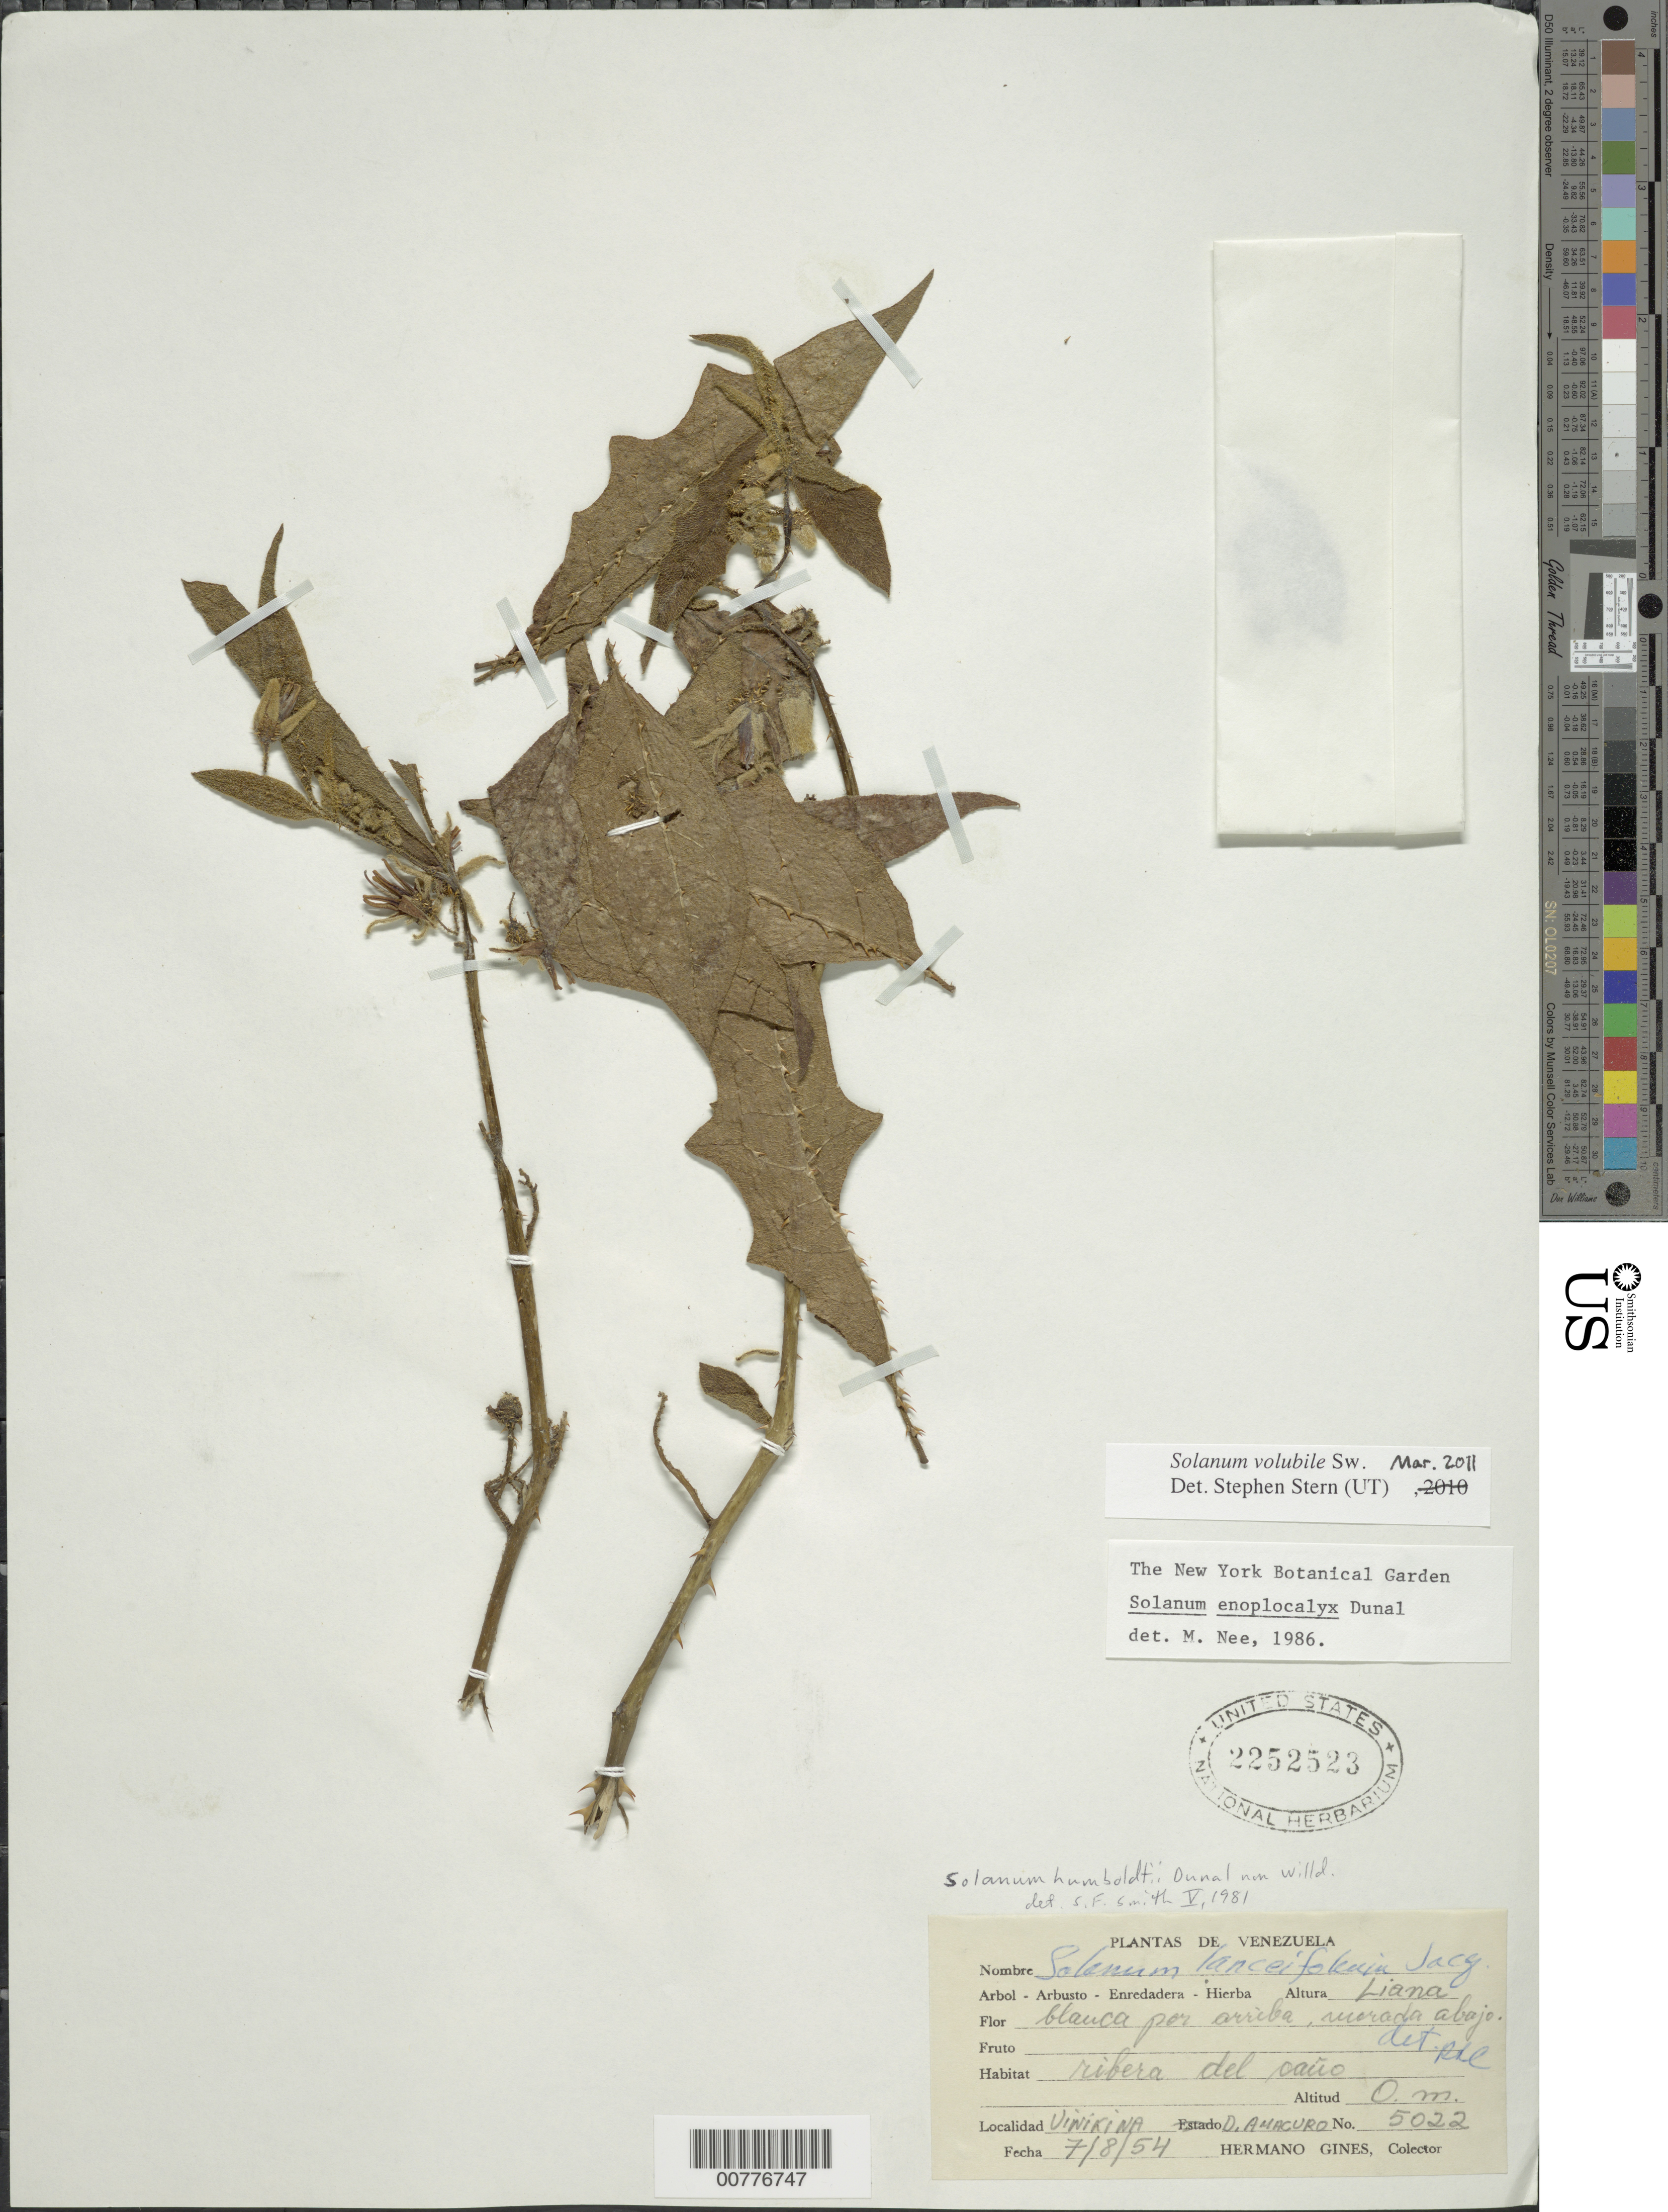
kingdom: Plantae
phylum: Tracheophyta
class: Magnoliopsida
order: Solanales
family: Solanaceae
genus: Solanum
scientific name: Solanum enoplocalyx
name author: Dunal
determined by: Nee, Michael H.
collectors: H. Gines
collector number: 5022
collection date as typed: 8 Aug 1954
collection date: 1954-08-08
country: Venezuela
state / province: Delta Amacuro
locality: C. Wiuiquina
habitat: Banks of cano.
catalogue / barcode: US 2252523